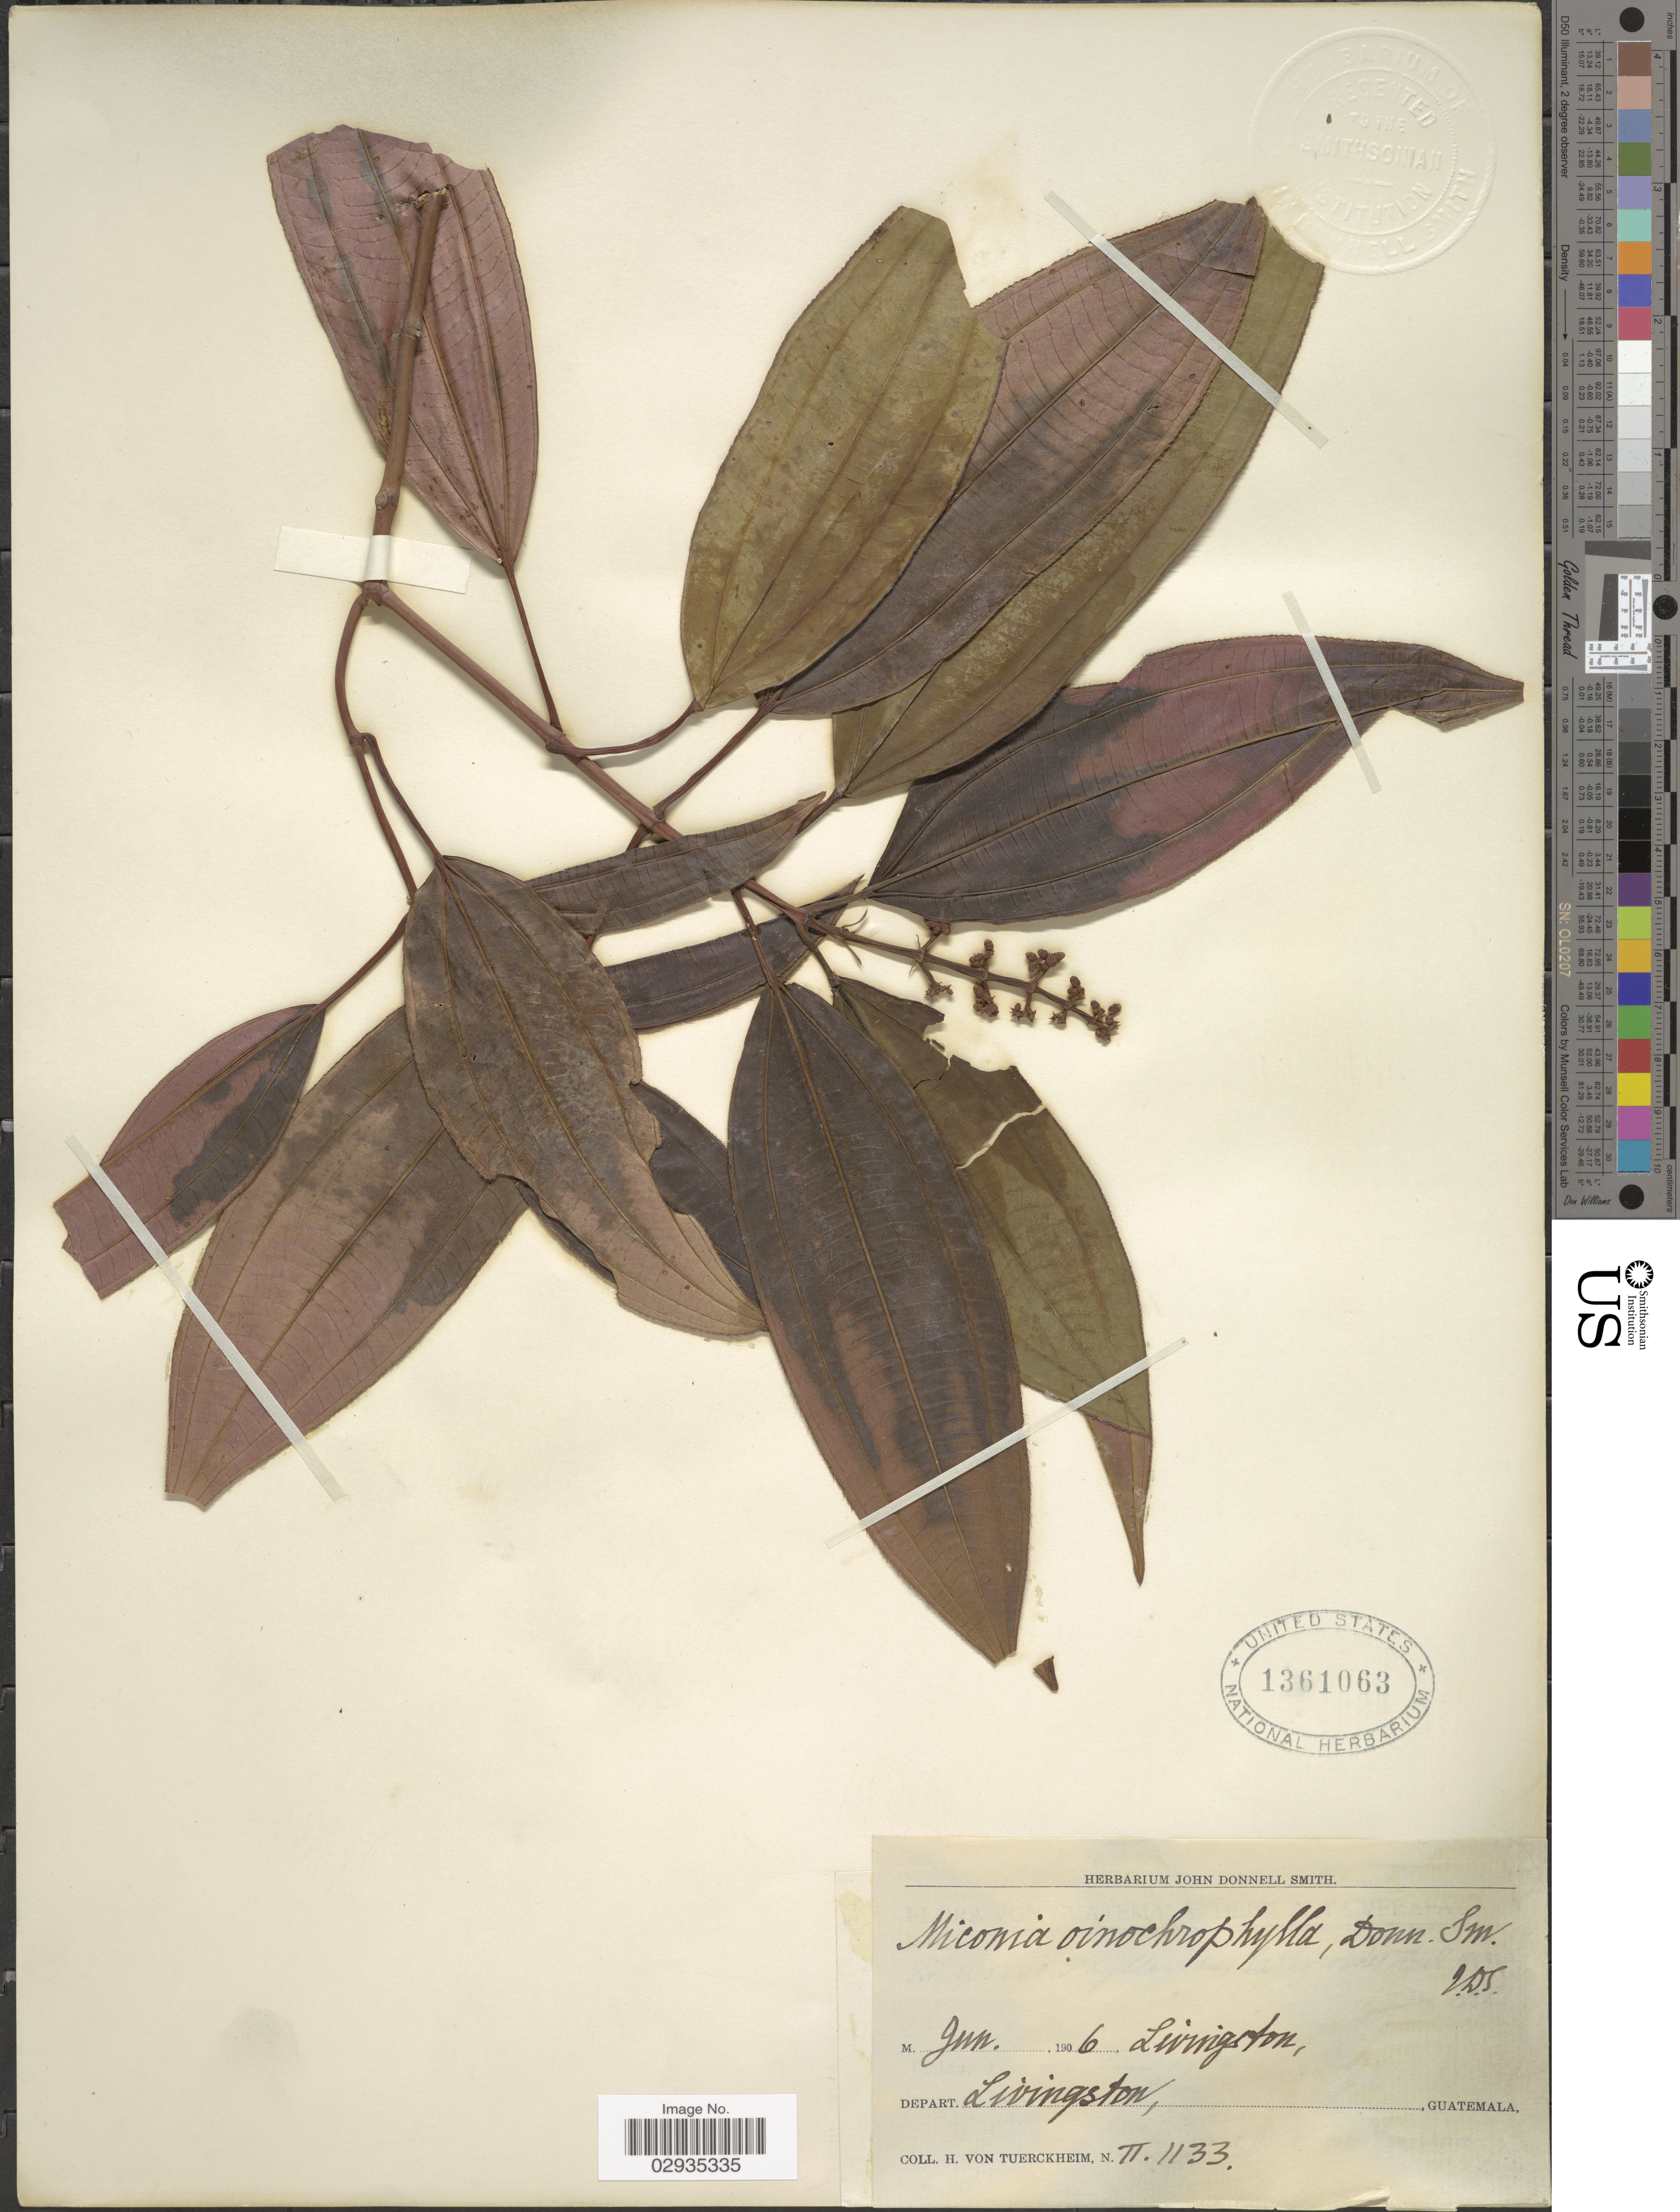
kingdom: Plantae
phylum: Tracheophyta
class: Magnoliopsida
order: Myrtales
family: Melastomataceae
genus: Miconia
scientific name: Miconia oinochrophylla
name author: Donn. Sm.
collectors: H. von Tuerckheim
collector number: II1133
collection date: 1906-06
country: Guatemala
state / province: Izabal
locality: Livingston, Depart. Livingston.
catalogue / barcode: US 1361063